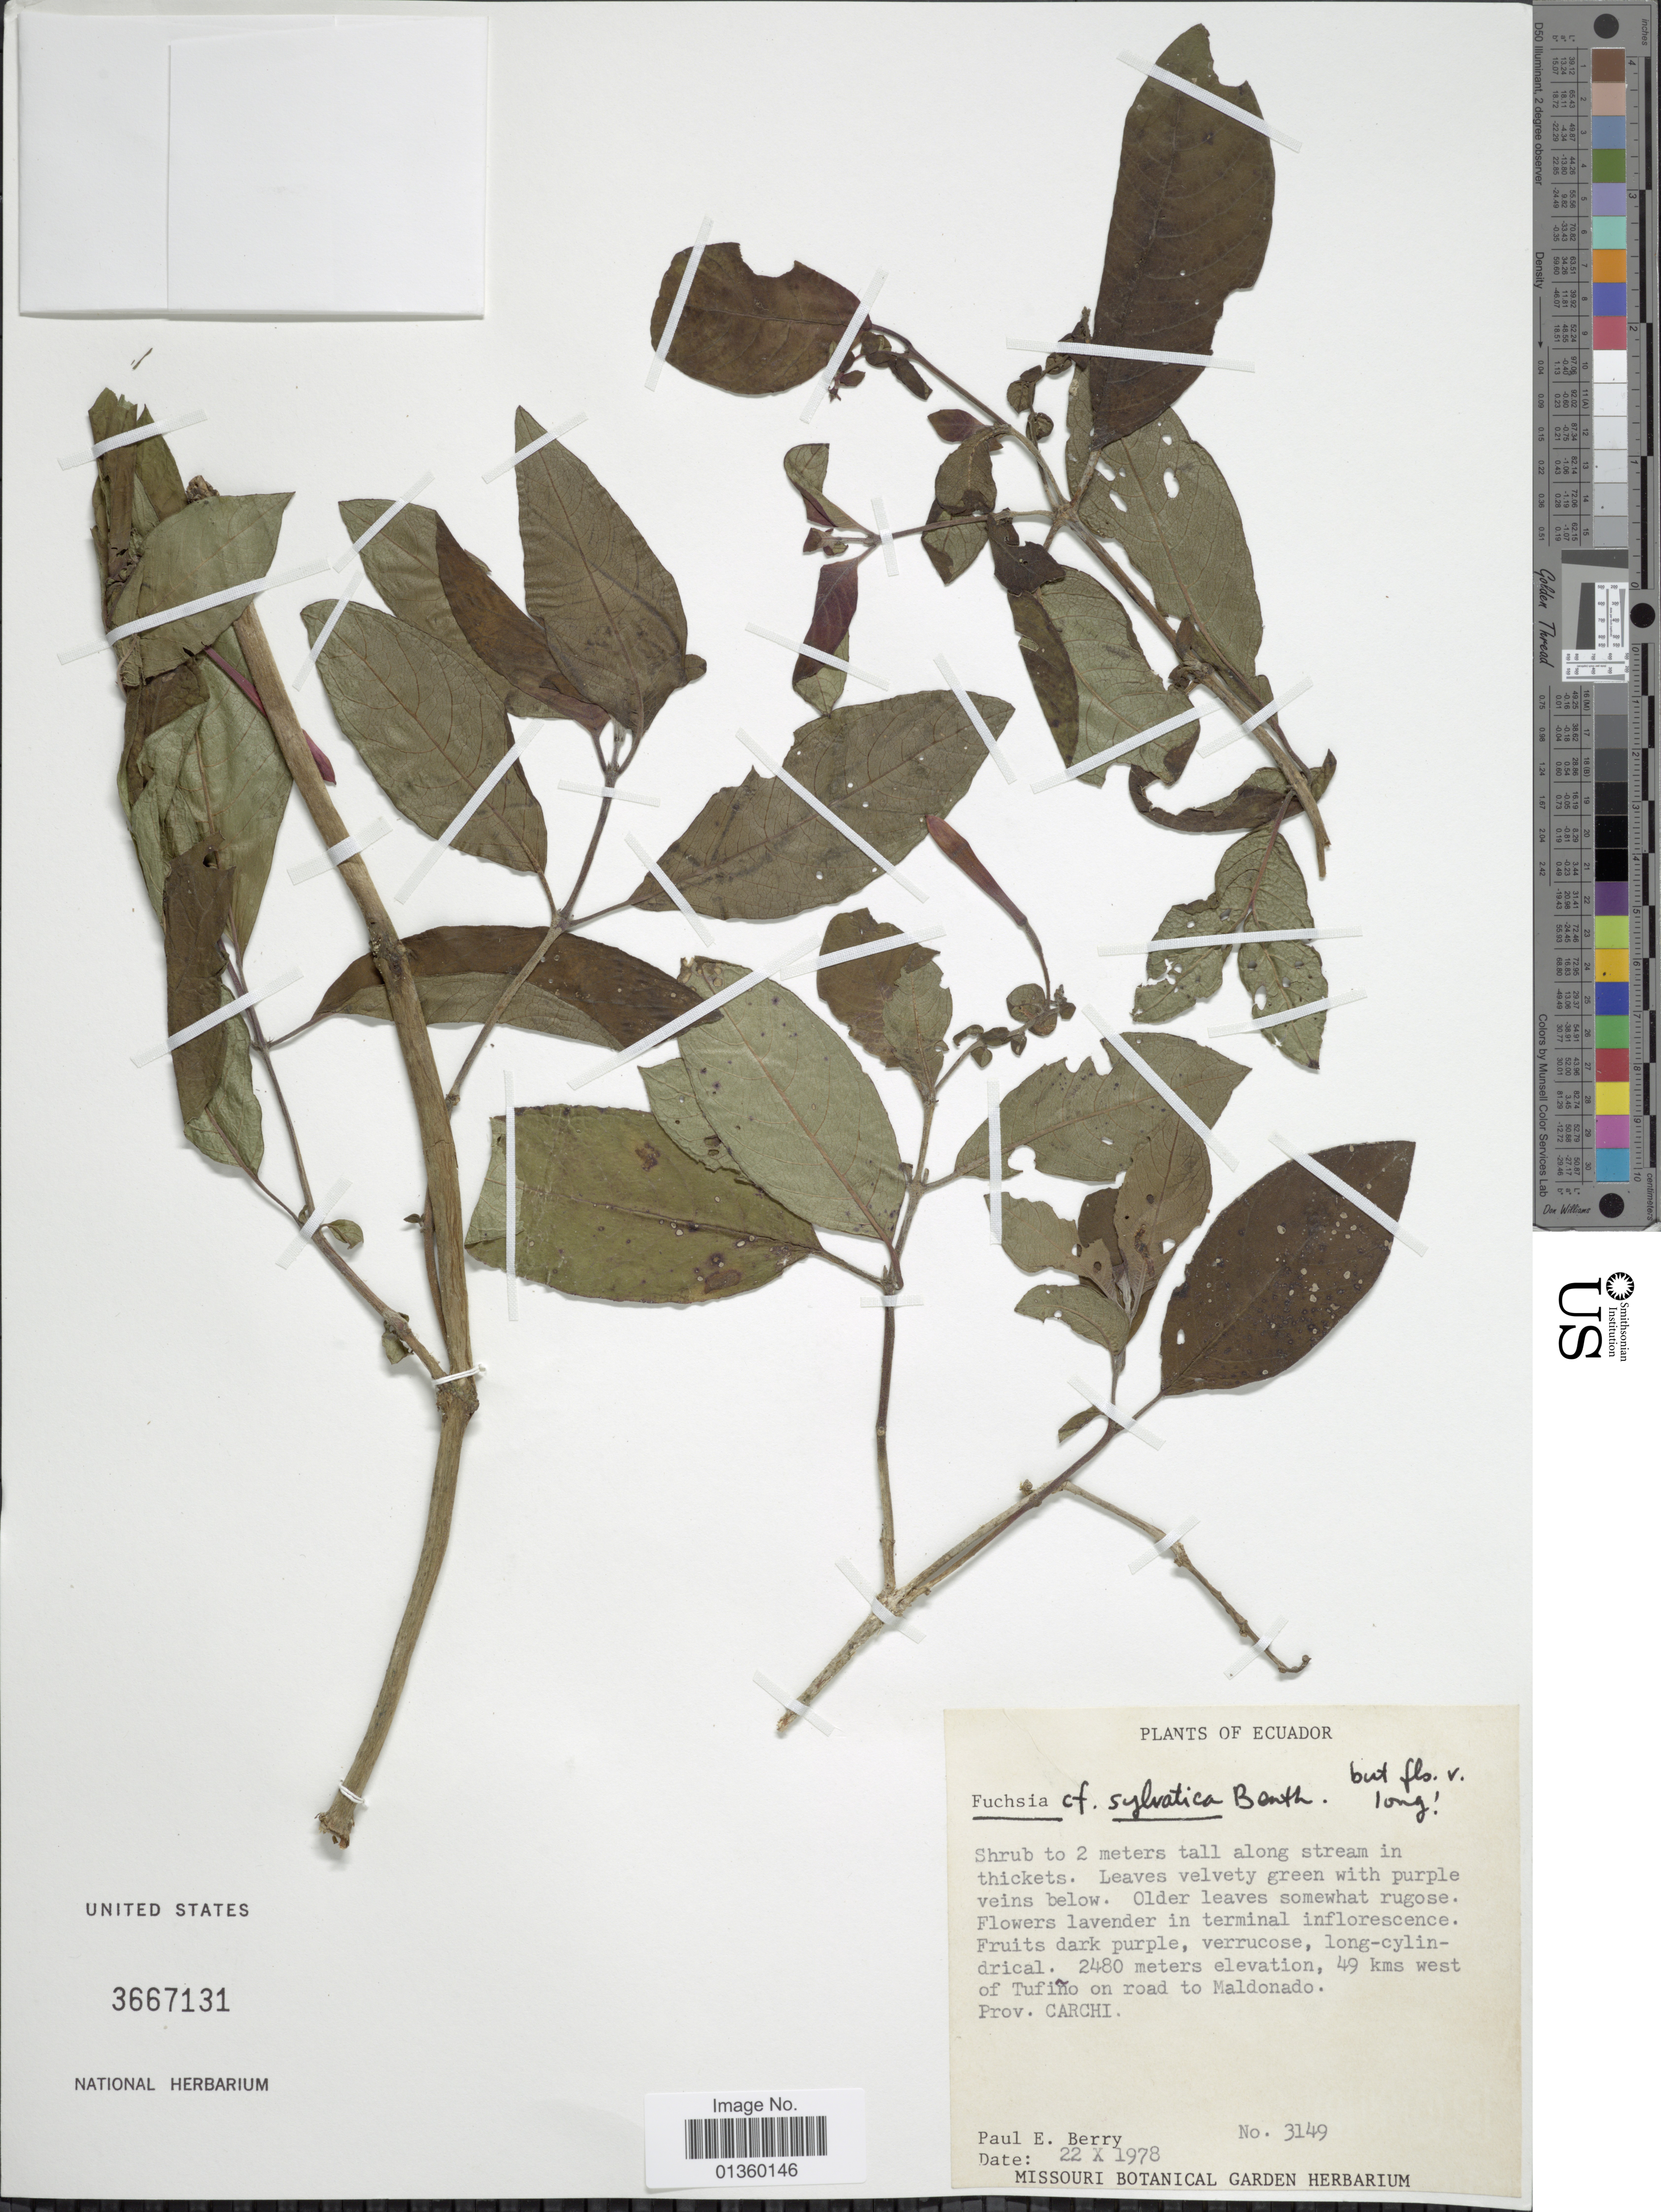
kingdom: Plantae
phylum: Tracheophyta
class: Magnoliopsida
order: Myrtales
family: Onagraceae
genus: Fuchsia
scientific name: Fuchsia sylvatica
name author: Benth.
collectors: P. E. Berry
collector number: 3149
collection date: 1978-10-22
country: Ecuador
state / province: Carchi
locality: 49 kms west of Tufiño on road to Maldonado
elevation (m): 2480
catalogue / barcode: US 3667131